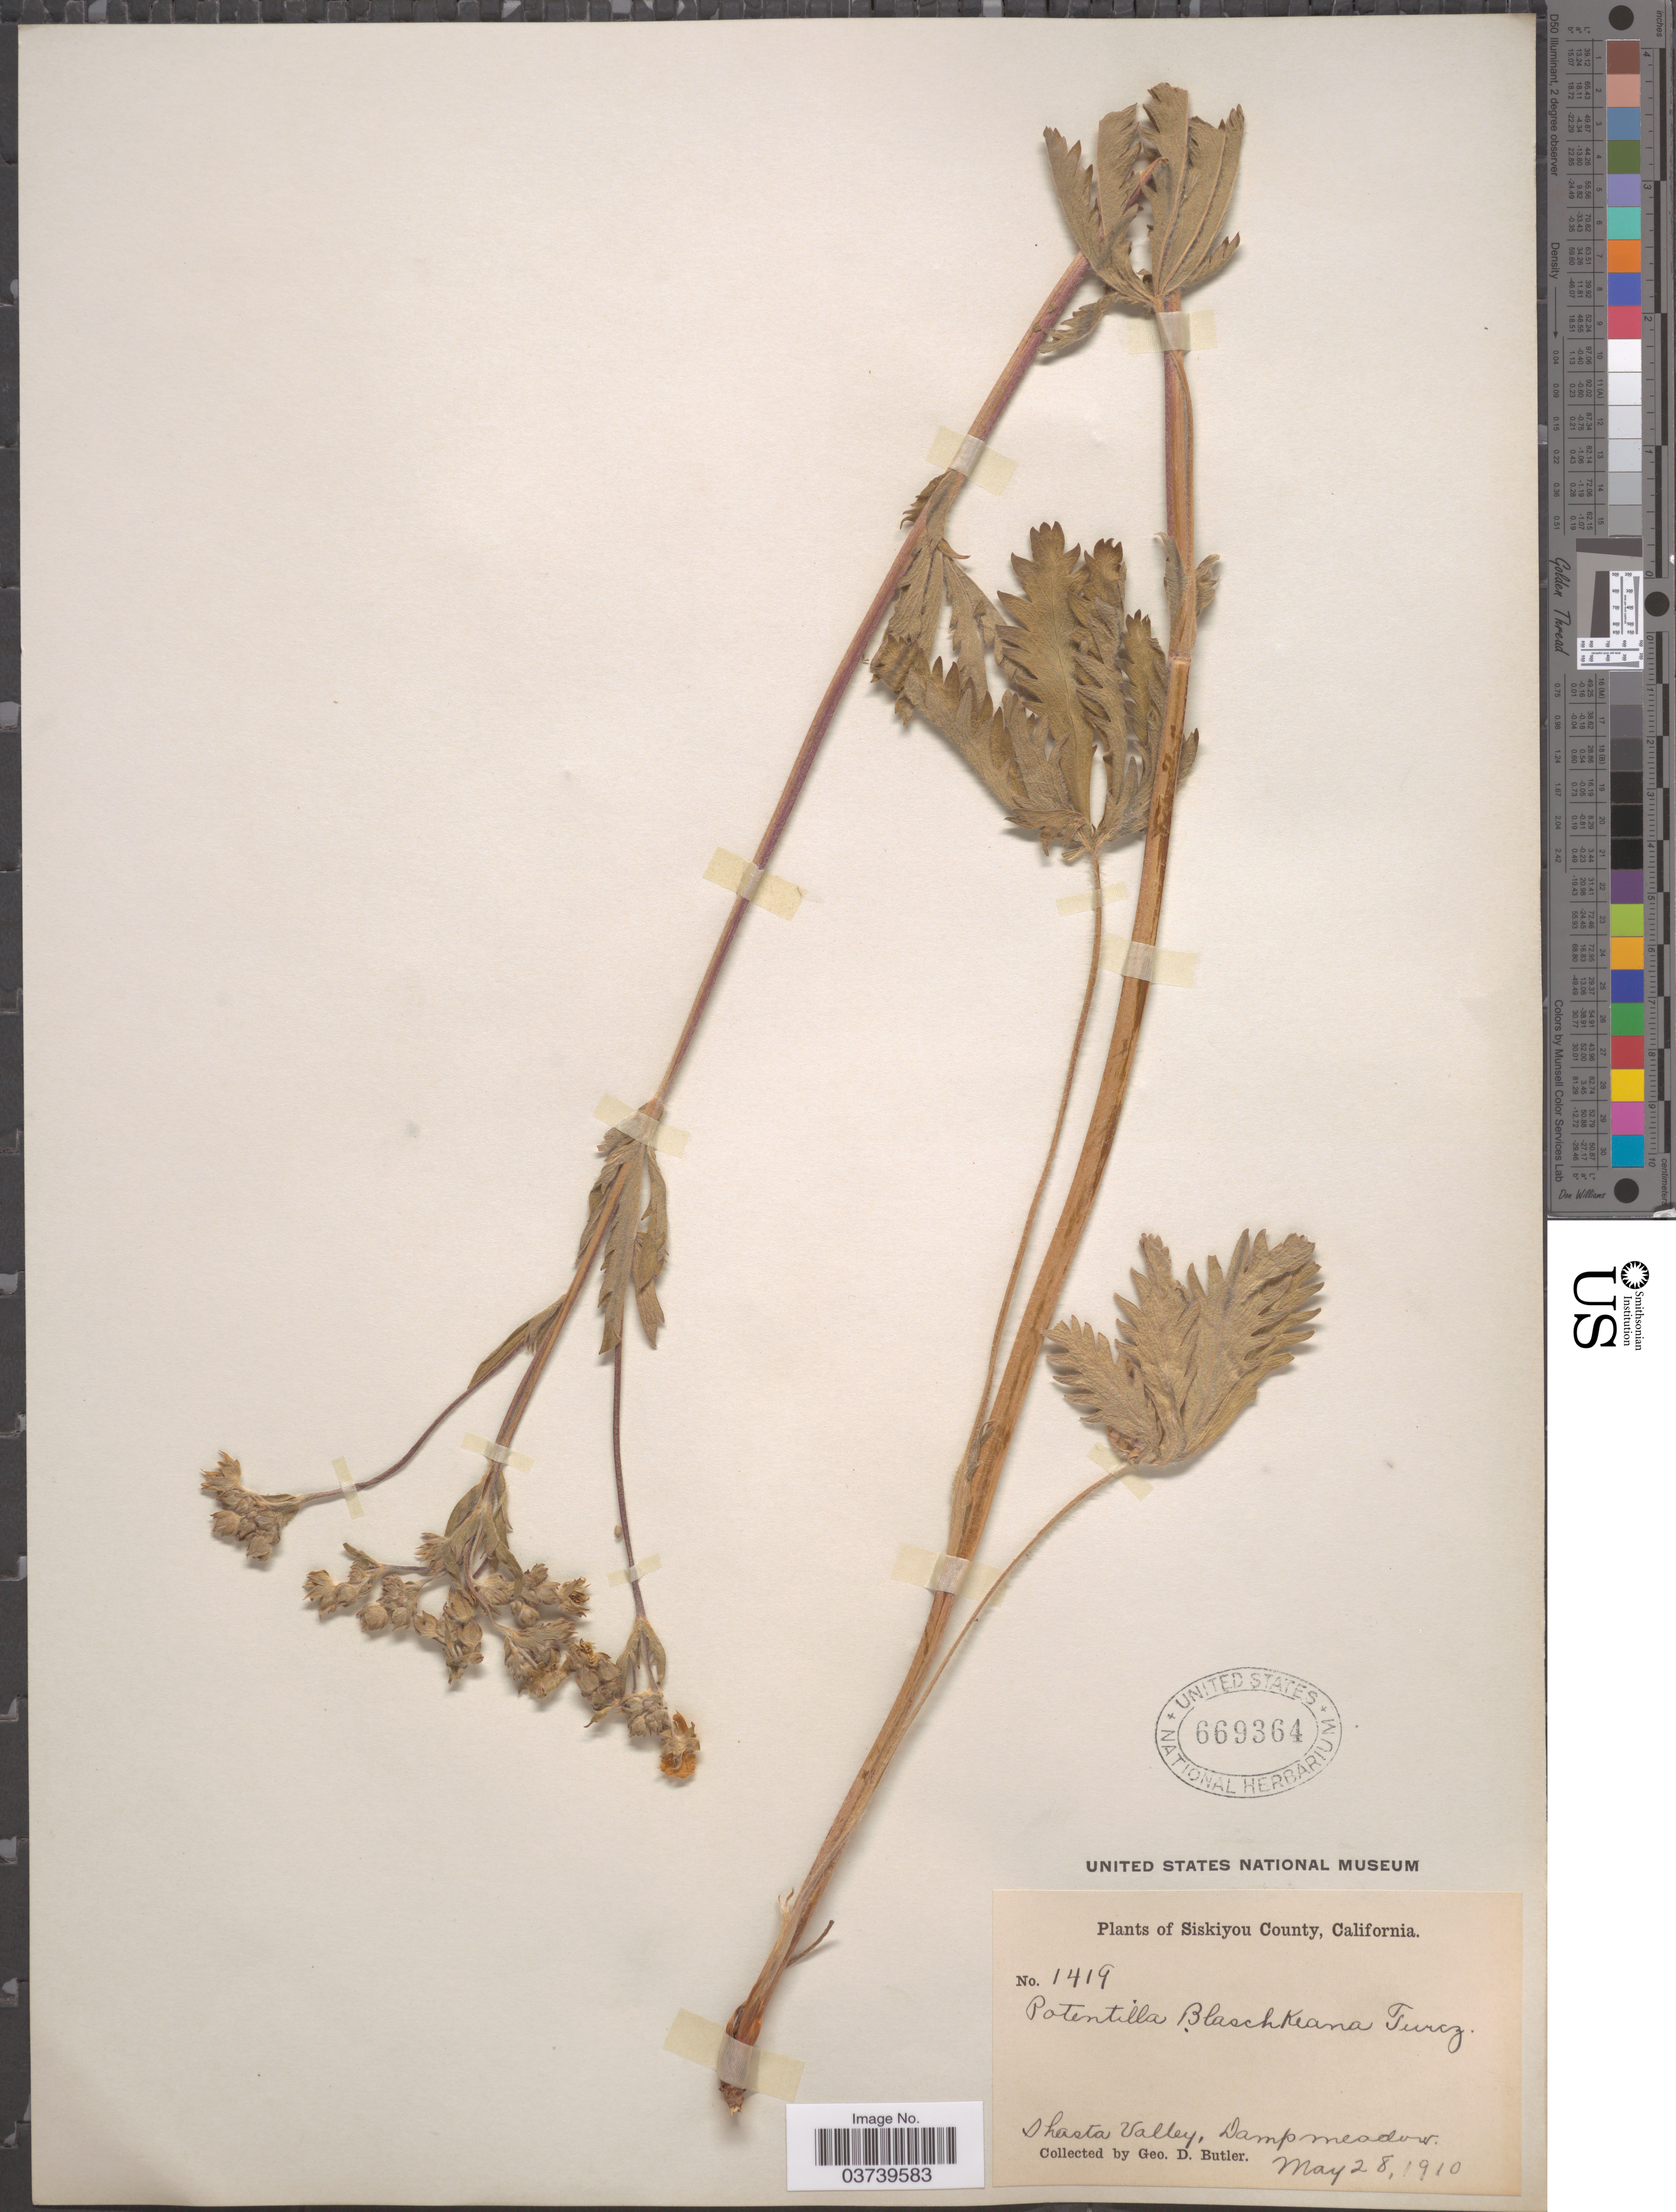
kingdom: Plantae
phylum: Tracheophyta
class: Magnoliopsida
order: Rosales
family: Rosaceae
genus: Potentilla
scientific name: Potentilla gracilis var. fastigiata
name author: (Nutt.) S. Watson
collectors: G. D. Butler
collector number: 1419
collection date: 1910-05-28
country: United States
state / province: California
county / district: Siskiyou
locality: Siskiyou County. Shasta Valley, Damp meadow.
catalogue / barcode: US 669364